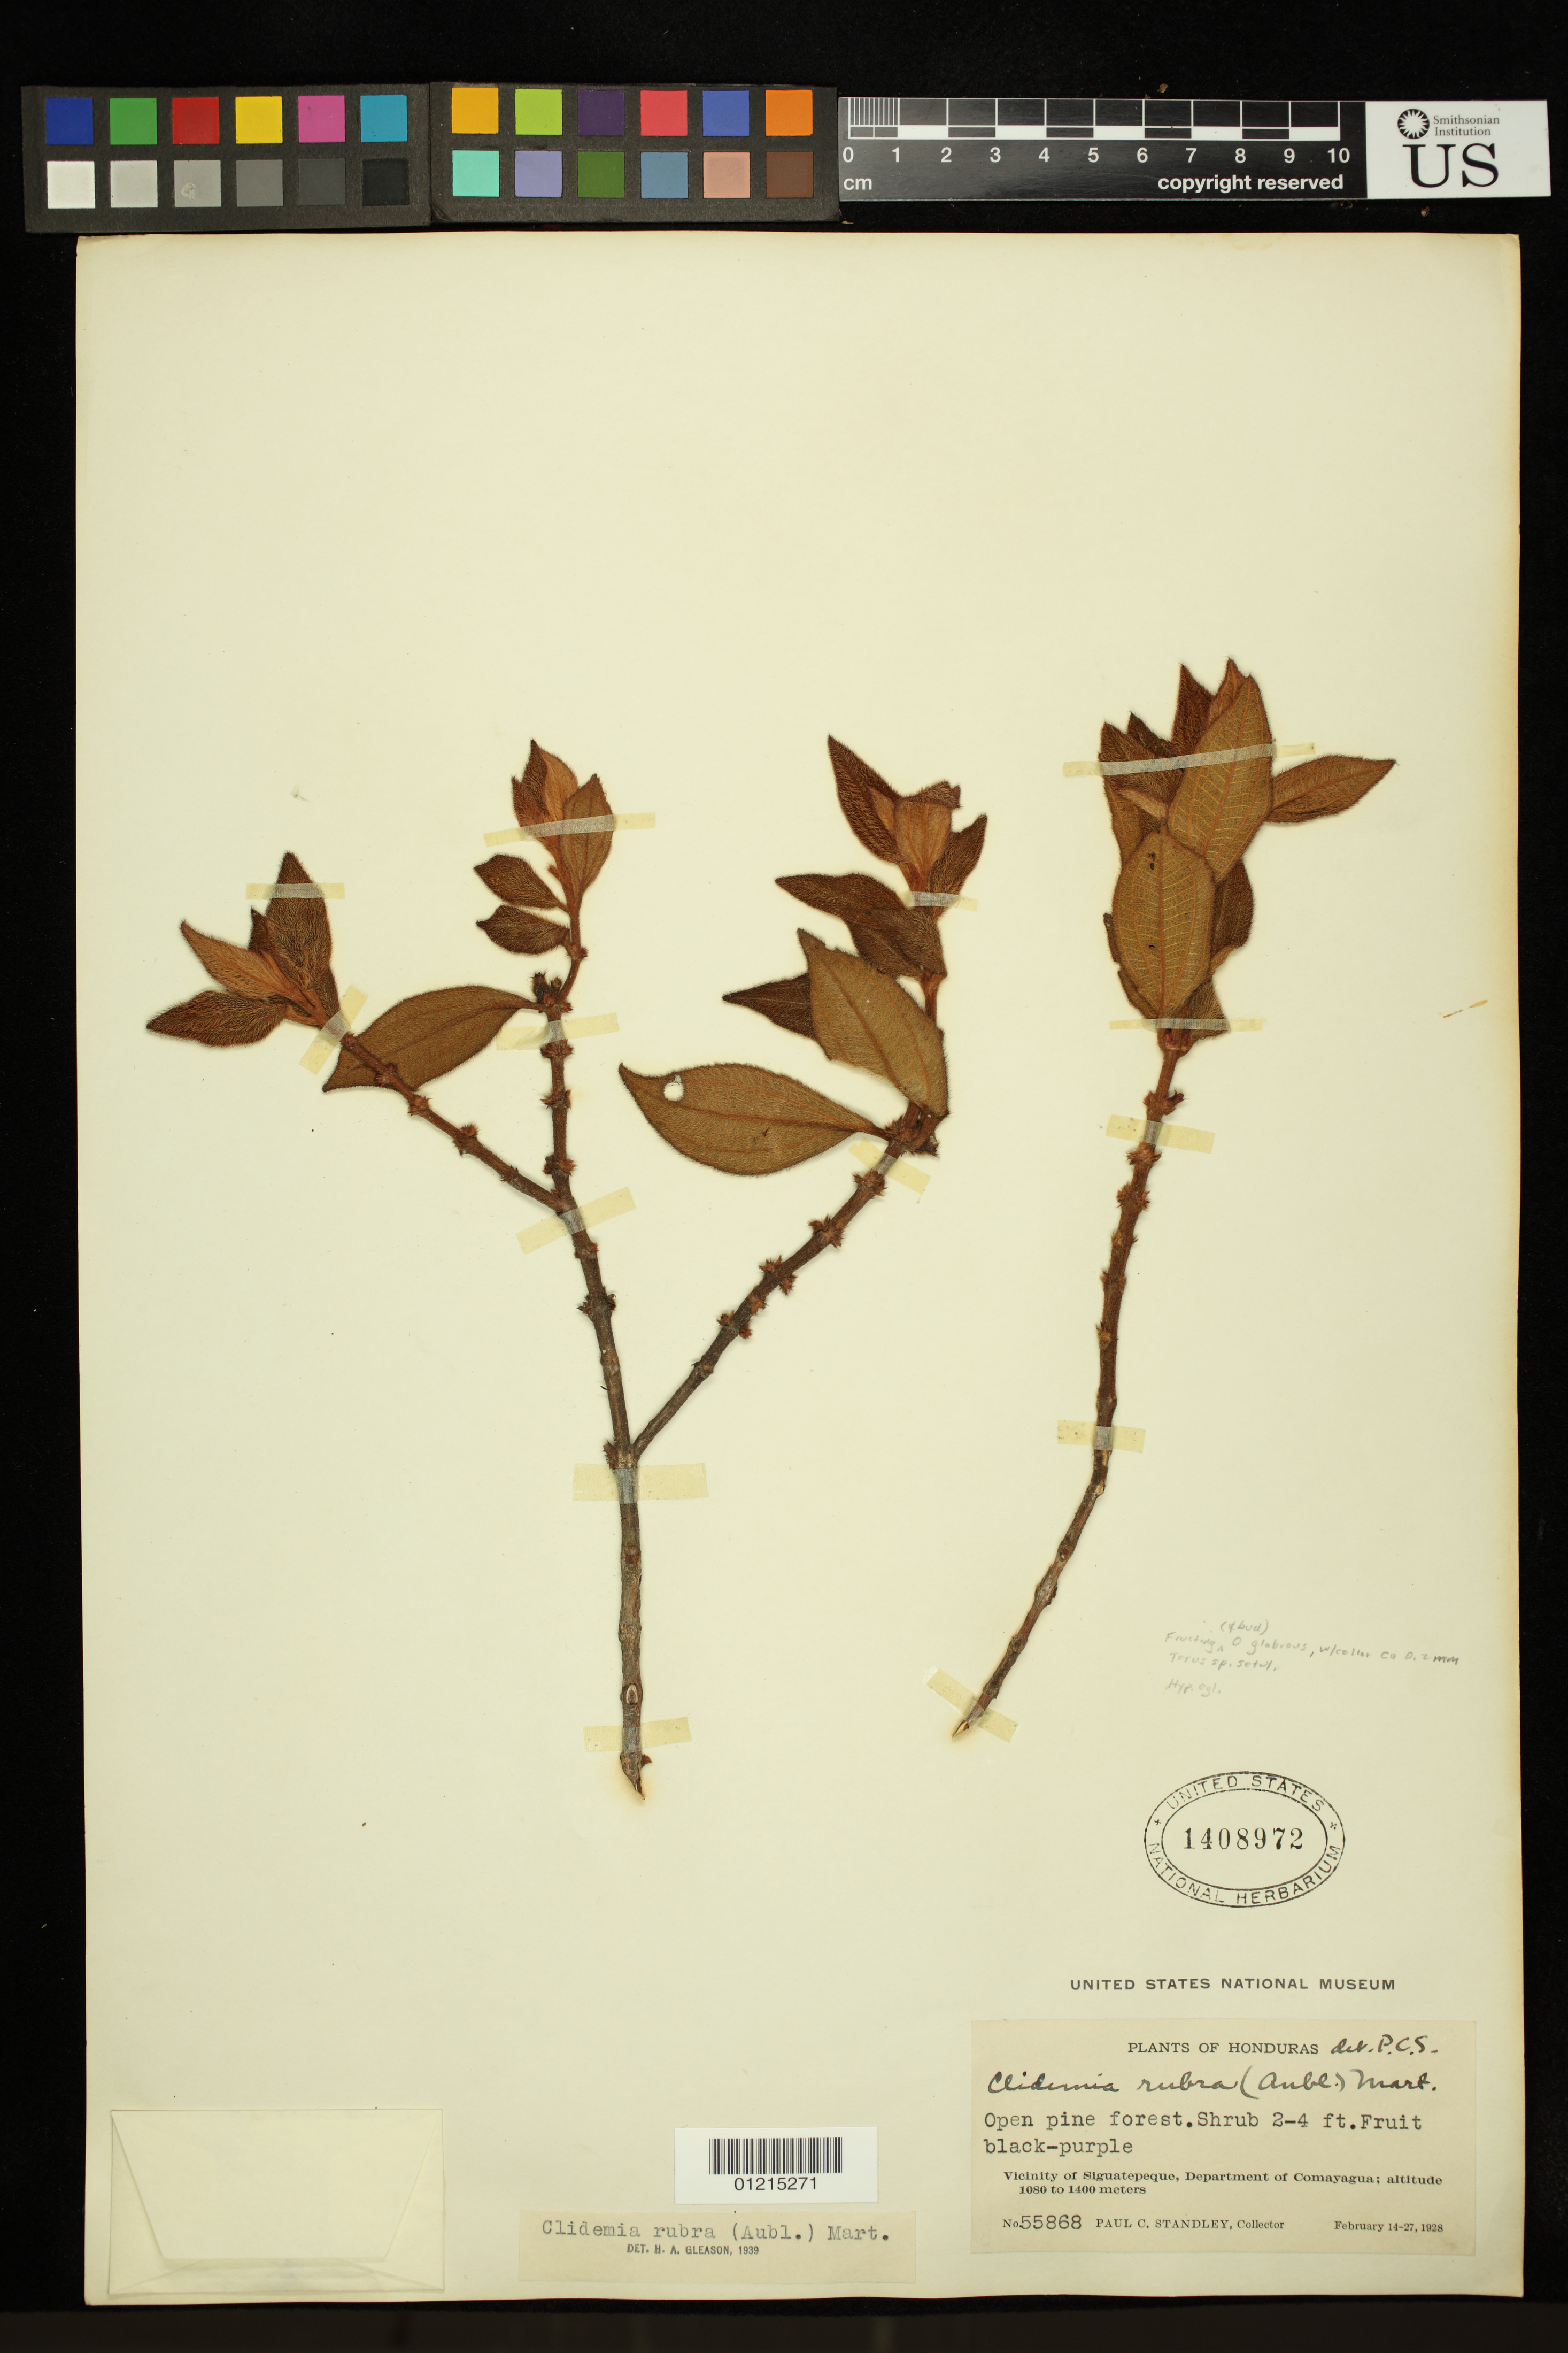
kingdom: Plantae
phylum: Tracheophyta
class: Magnoliopsida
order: Myrtales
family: Melastomataceae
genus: Clidemia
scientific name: Clidemia rubra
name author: (Aubl.) Mart.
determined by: Gleason, H. A.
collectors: P. C. Standley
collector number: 55868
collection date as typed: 14 Feb 1928 to 27 Feb 1928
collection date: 1928-02-14/1928-02-27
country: Honduras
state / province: Comayagua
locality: Vicinity of Siguatepeque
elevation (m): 1080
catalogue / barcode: US 1408972